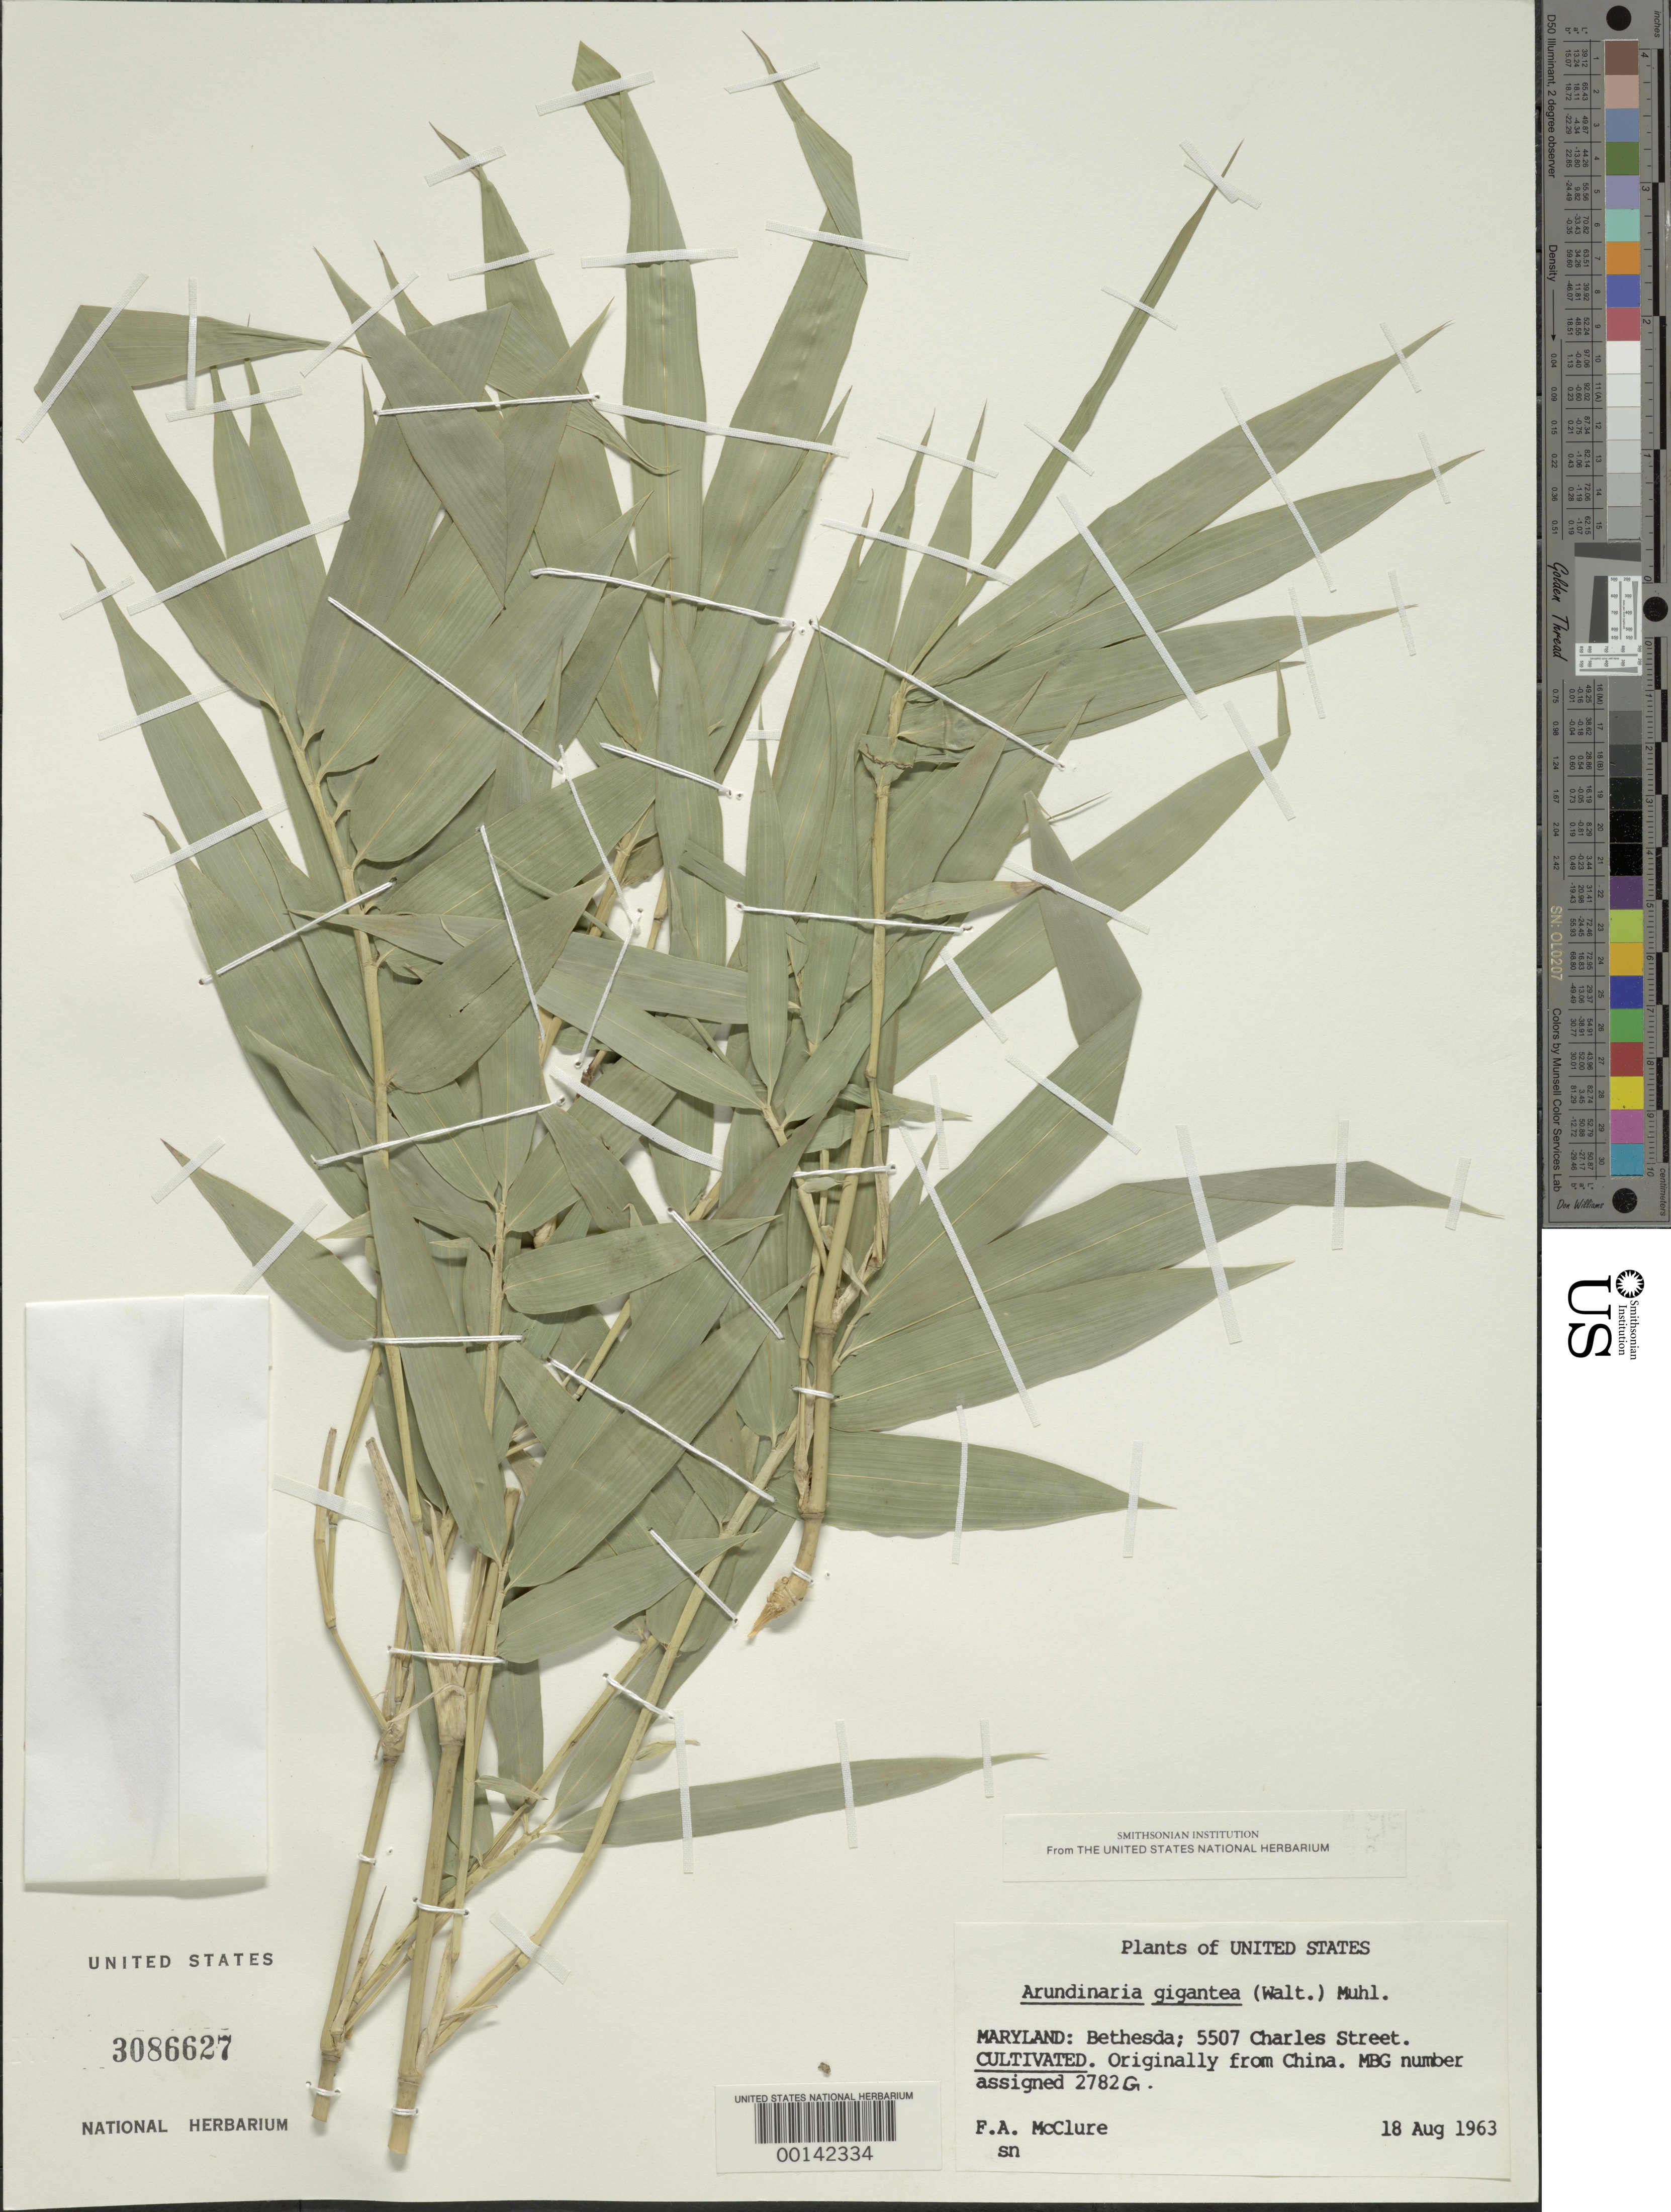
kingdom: Plantae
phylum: Tracheophyta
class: Liliopsida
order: Poales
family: Poaceae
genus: Arundinaria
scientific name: Arundinaria gigantea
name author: (Walter) Muhl.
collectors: F. A. McClure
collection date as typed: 18 Aug 1963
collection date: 1963-08-18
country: United States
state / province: Maryland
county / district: Montgomery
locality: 5507 Charles Street, Bethesda (McClure's garden)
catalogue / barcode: US 3086627